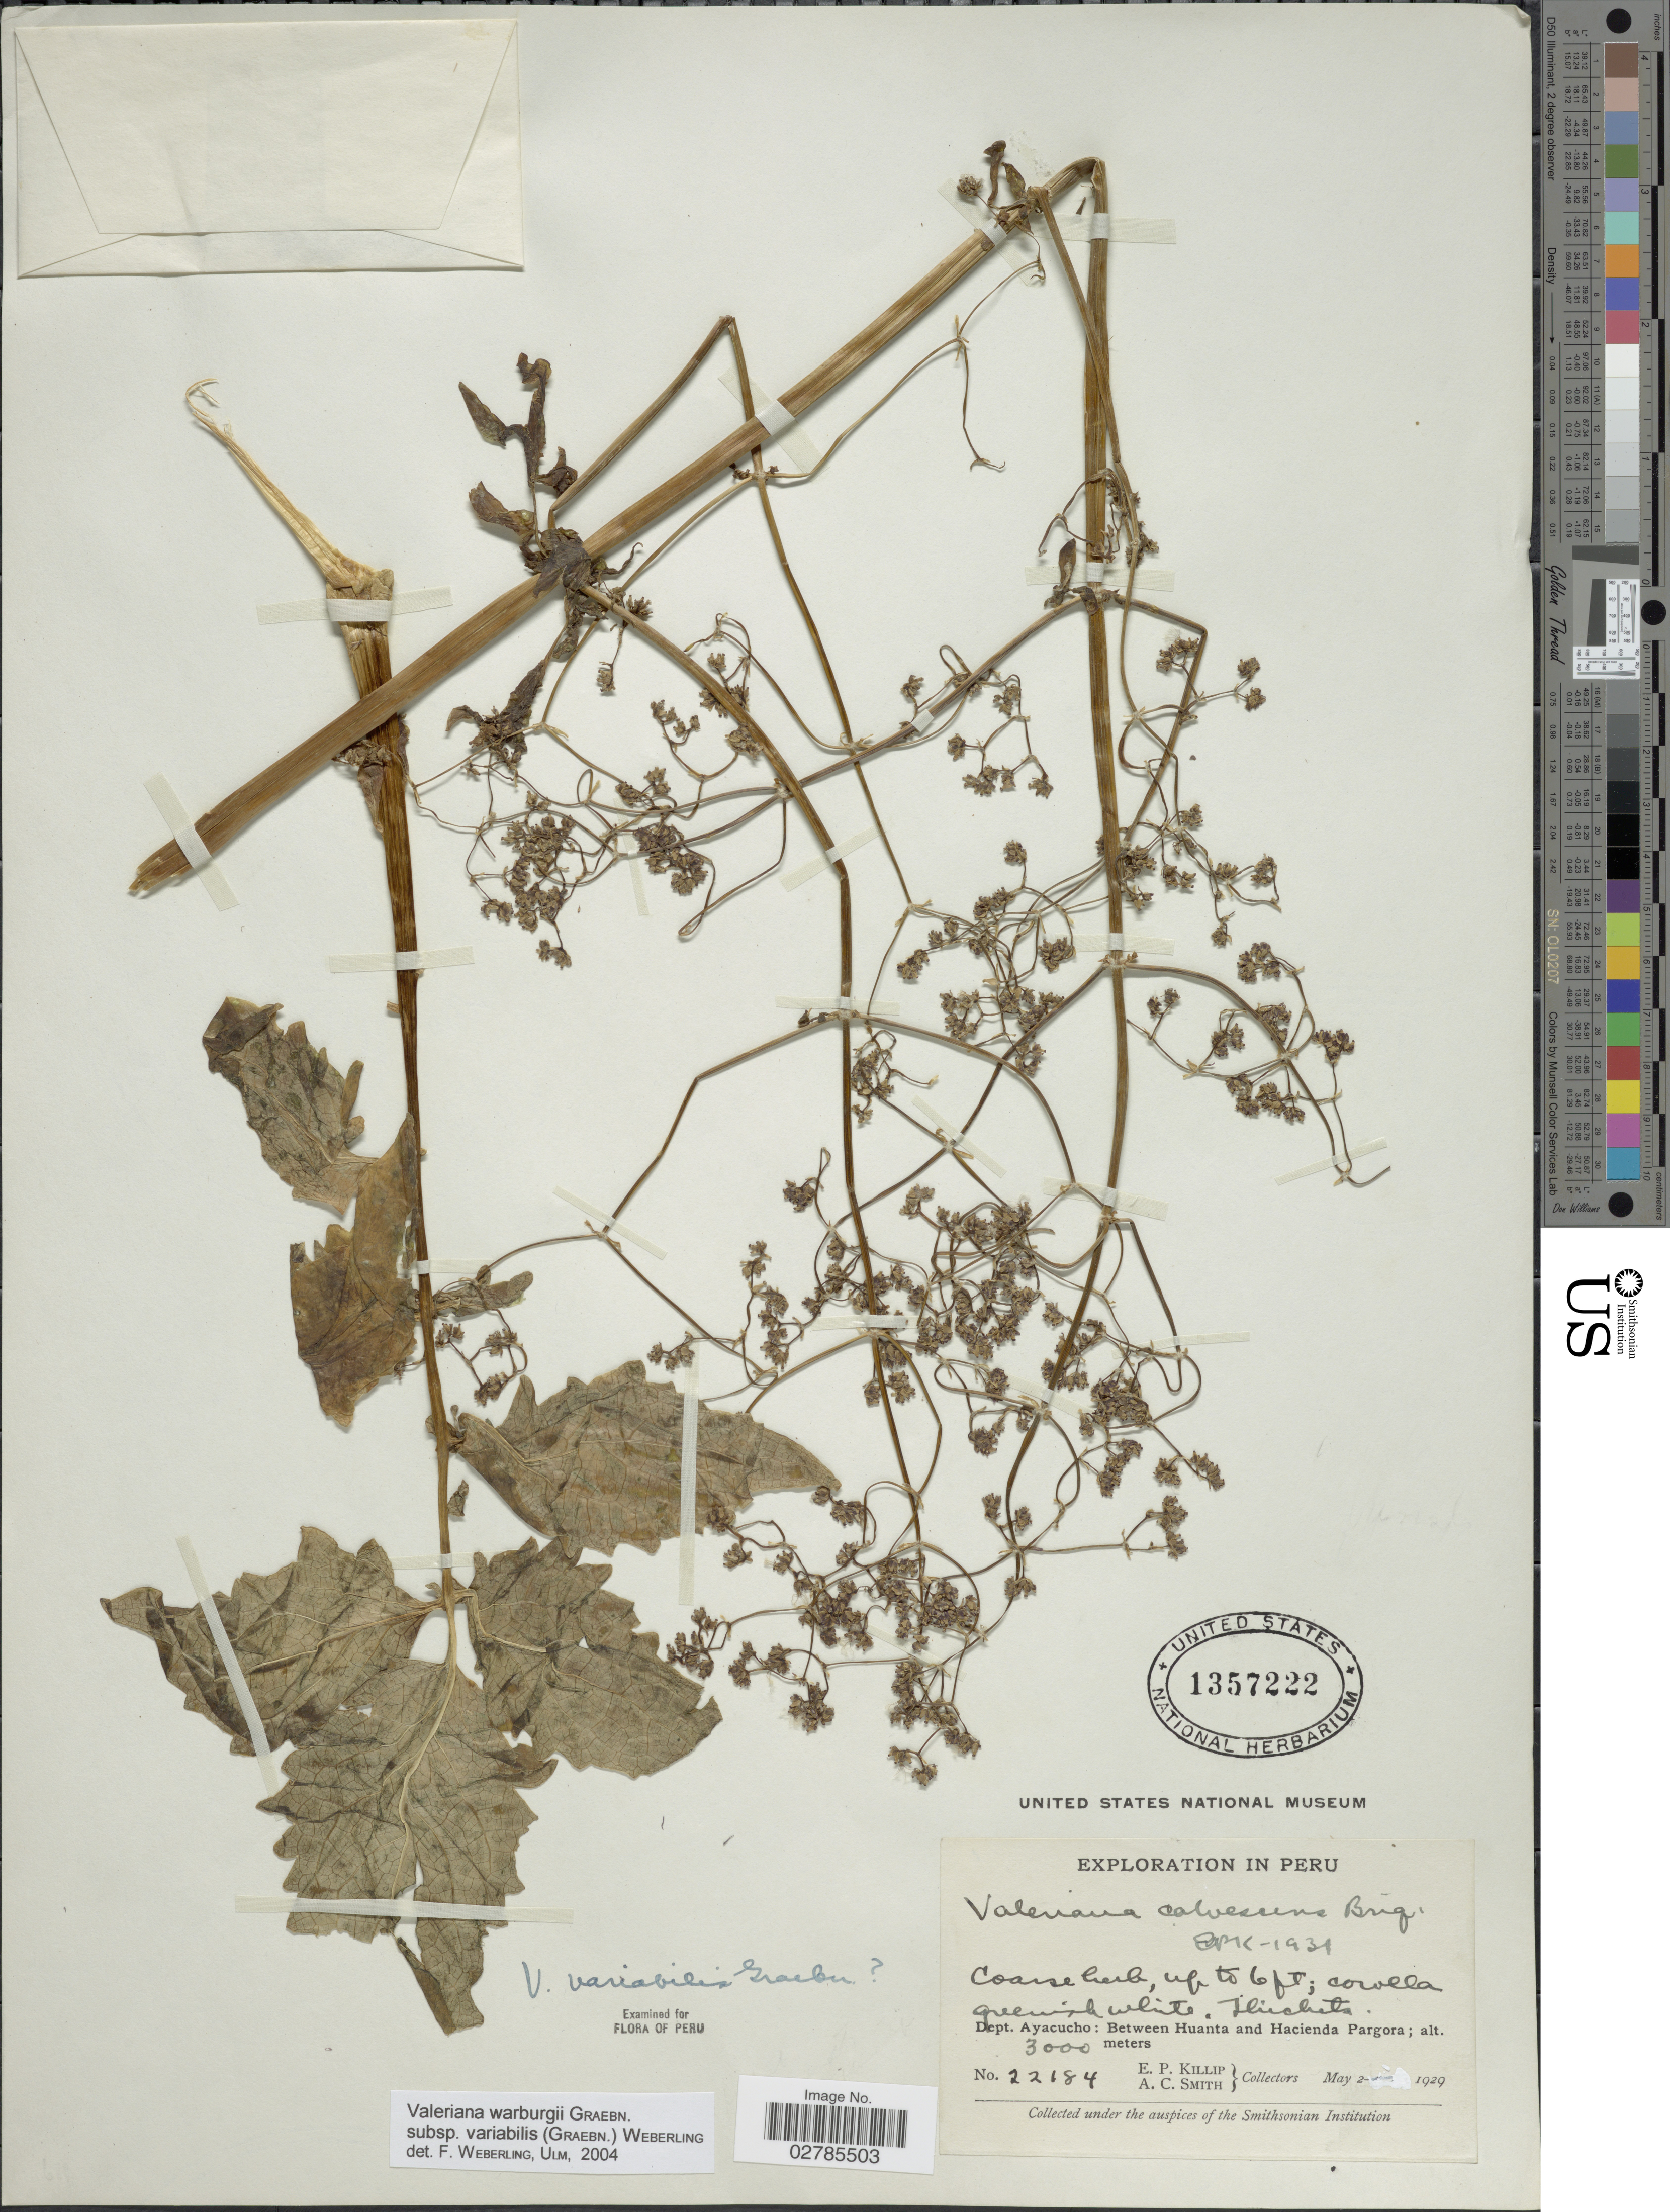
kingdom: Plantae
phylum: Tracheophyta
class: Magnoliopsida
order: Dipsacales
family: Caprifoliaceae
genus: Valeriana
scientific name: Valeriana variabilis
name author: Graebn.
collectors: E. P. Killip & A. C. Smith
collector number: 22184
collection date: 1929-05-02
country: Peru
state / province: Ayacucho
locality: Hucheta. Dept. Ayacucho: Between Huanta and Hacienda Pargora.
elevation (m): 3000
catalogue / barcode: US 1357222